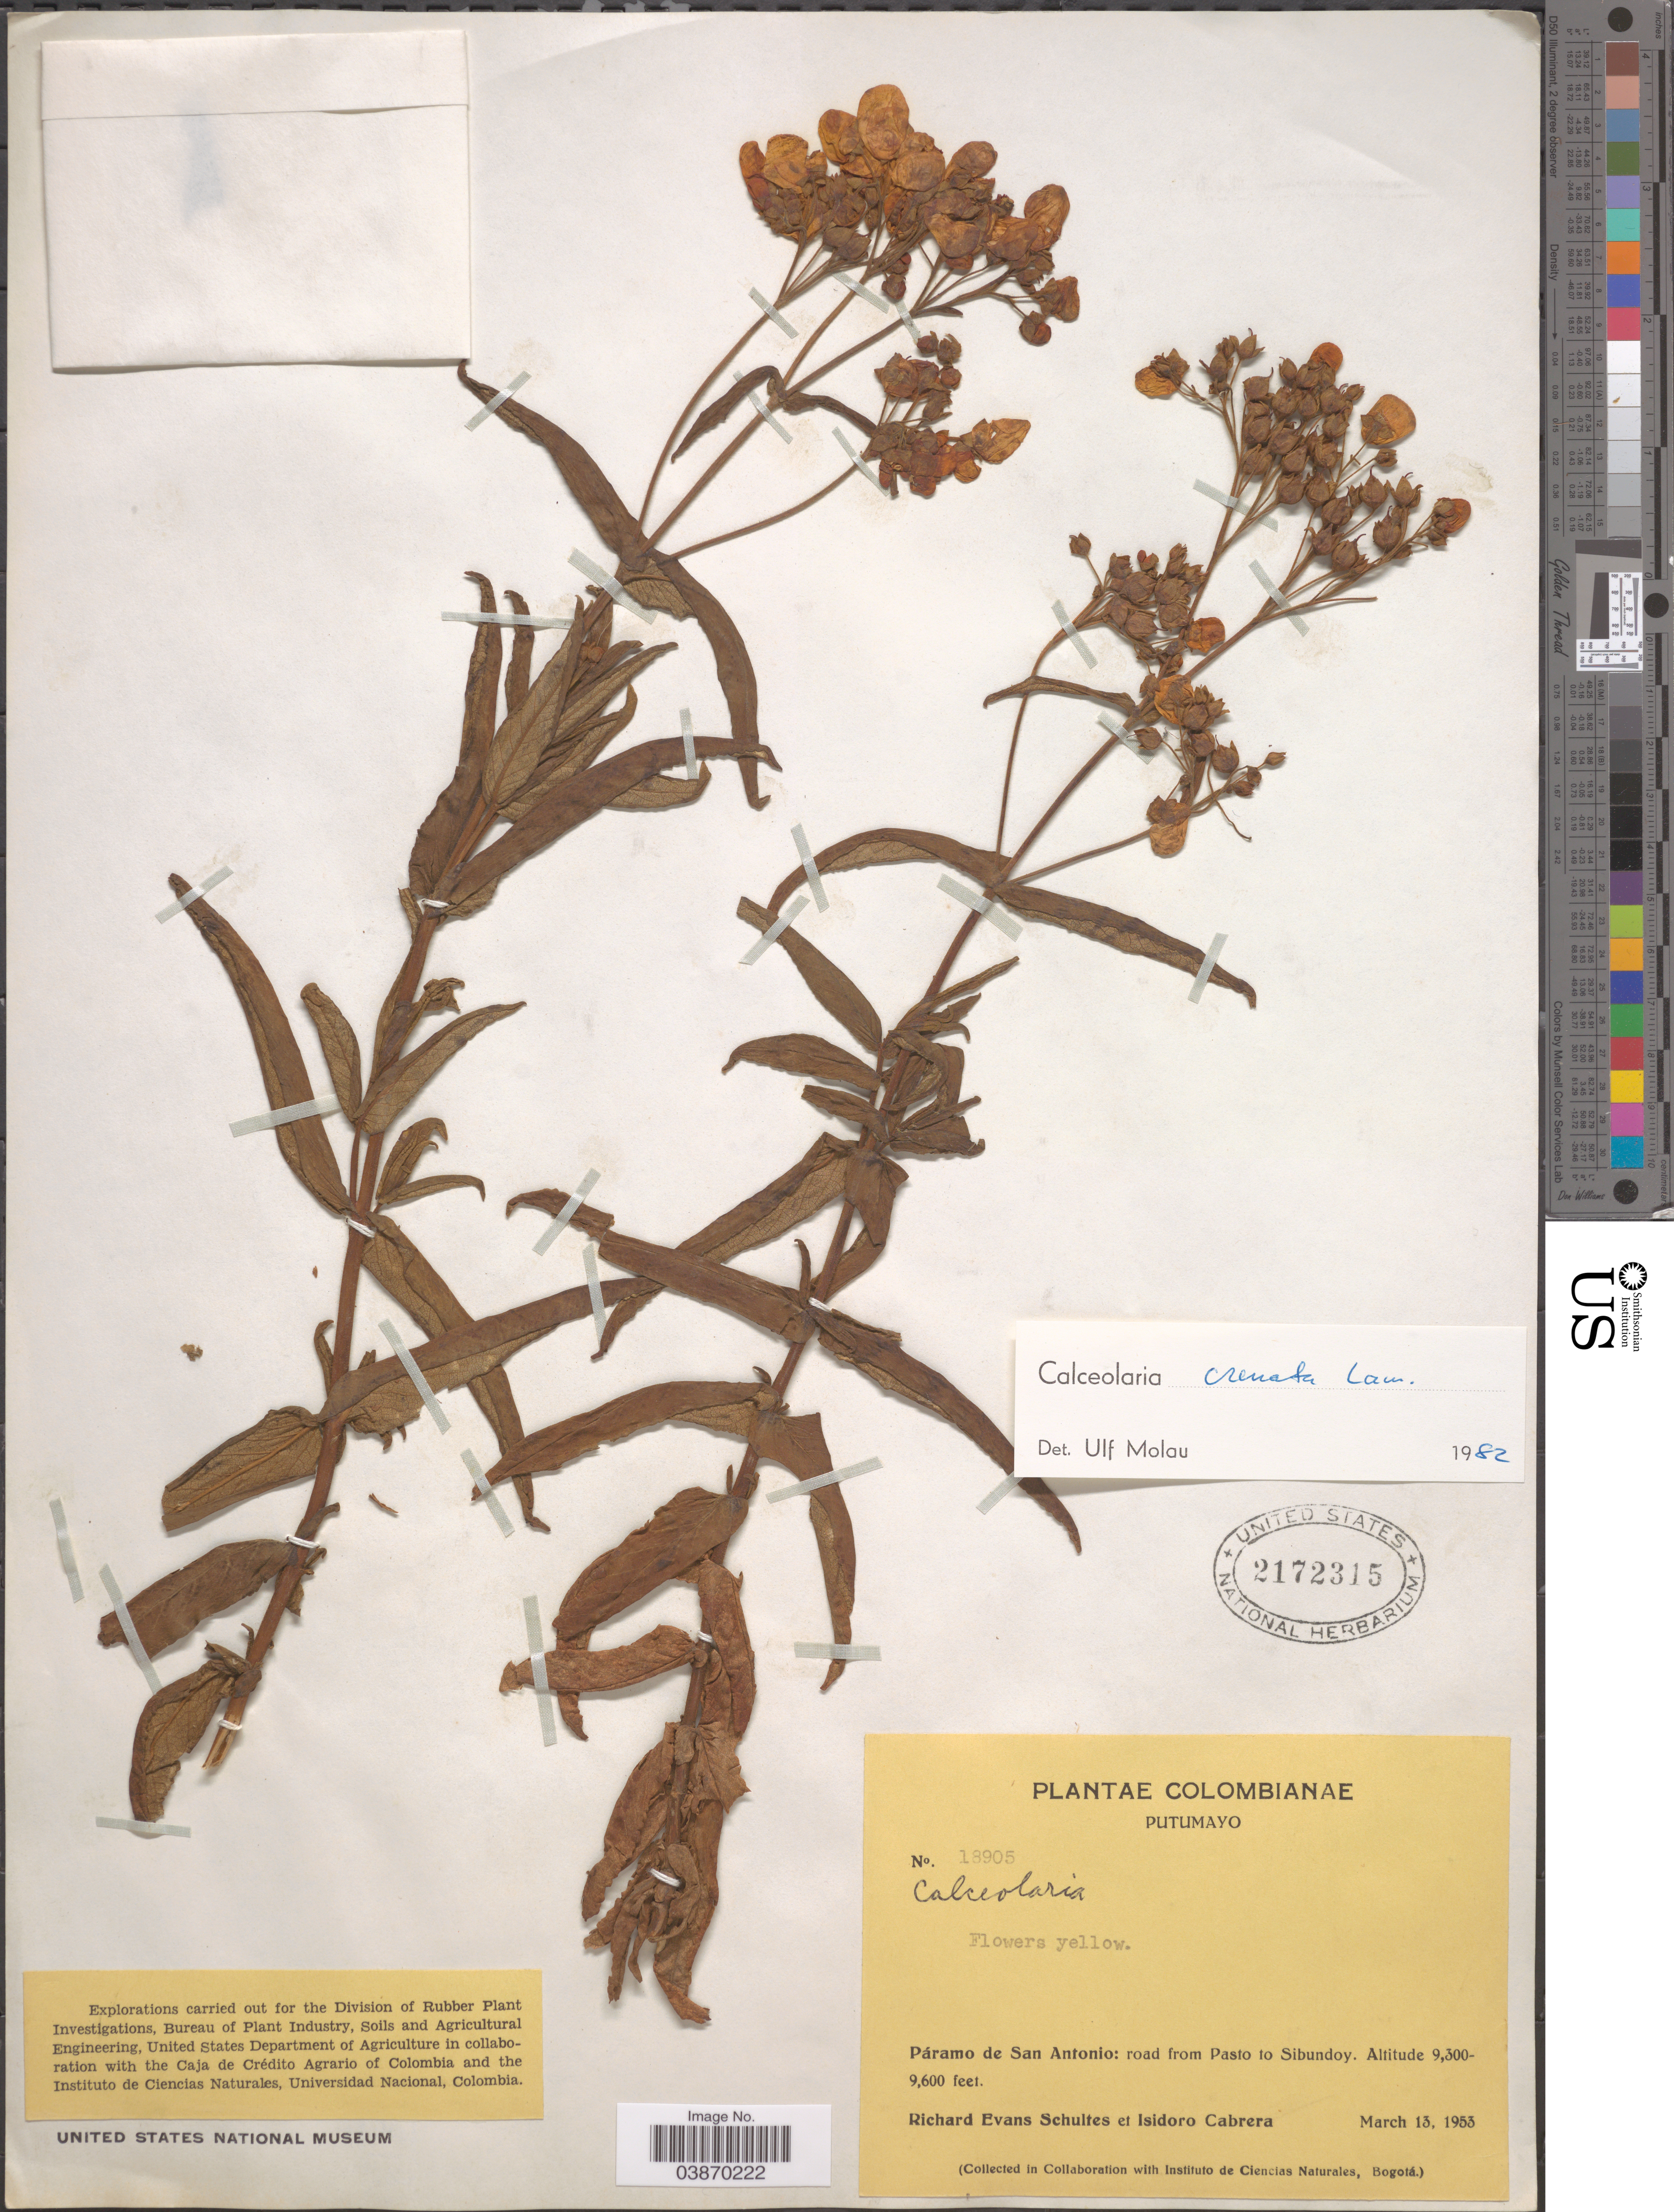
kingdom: Plantae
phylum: Tracheophyta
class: Magnoliopsida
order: Lamiales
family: Calceolariaceae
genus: Calceolaria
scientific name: Calceolaria crenata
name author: Lam.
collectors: R. E. Schultes & I. Cabrera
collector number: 18905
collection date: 1953-03-13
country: Colombia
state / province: Putumayo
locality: Páramo de San Antonio: road from Pasto to Sibundoy.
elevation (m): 2835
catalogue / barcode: US 2172315